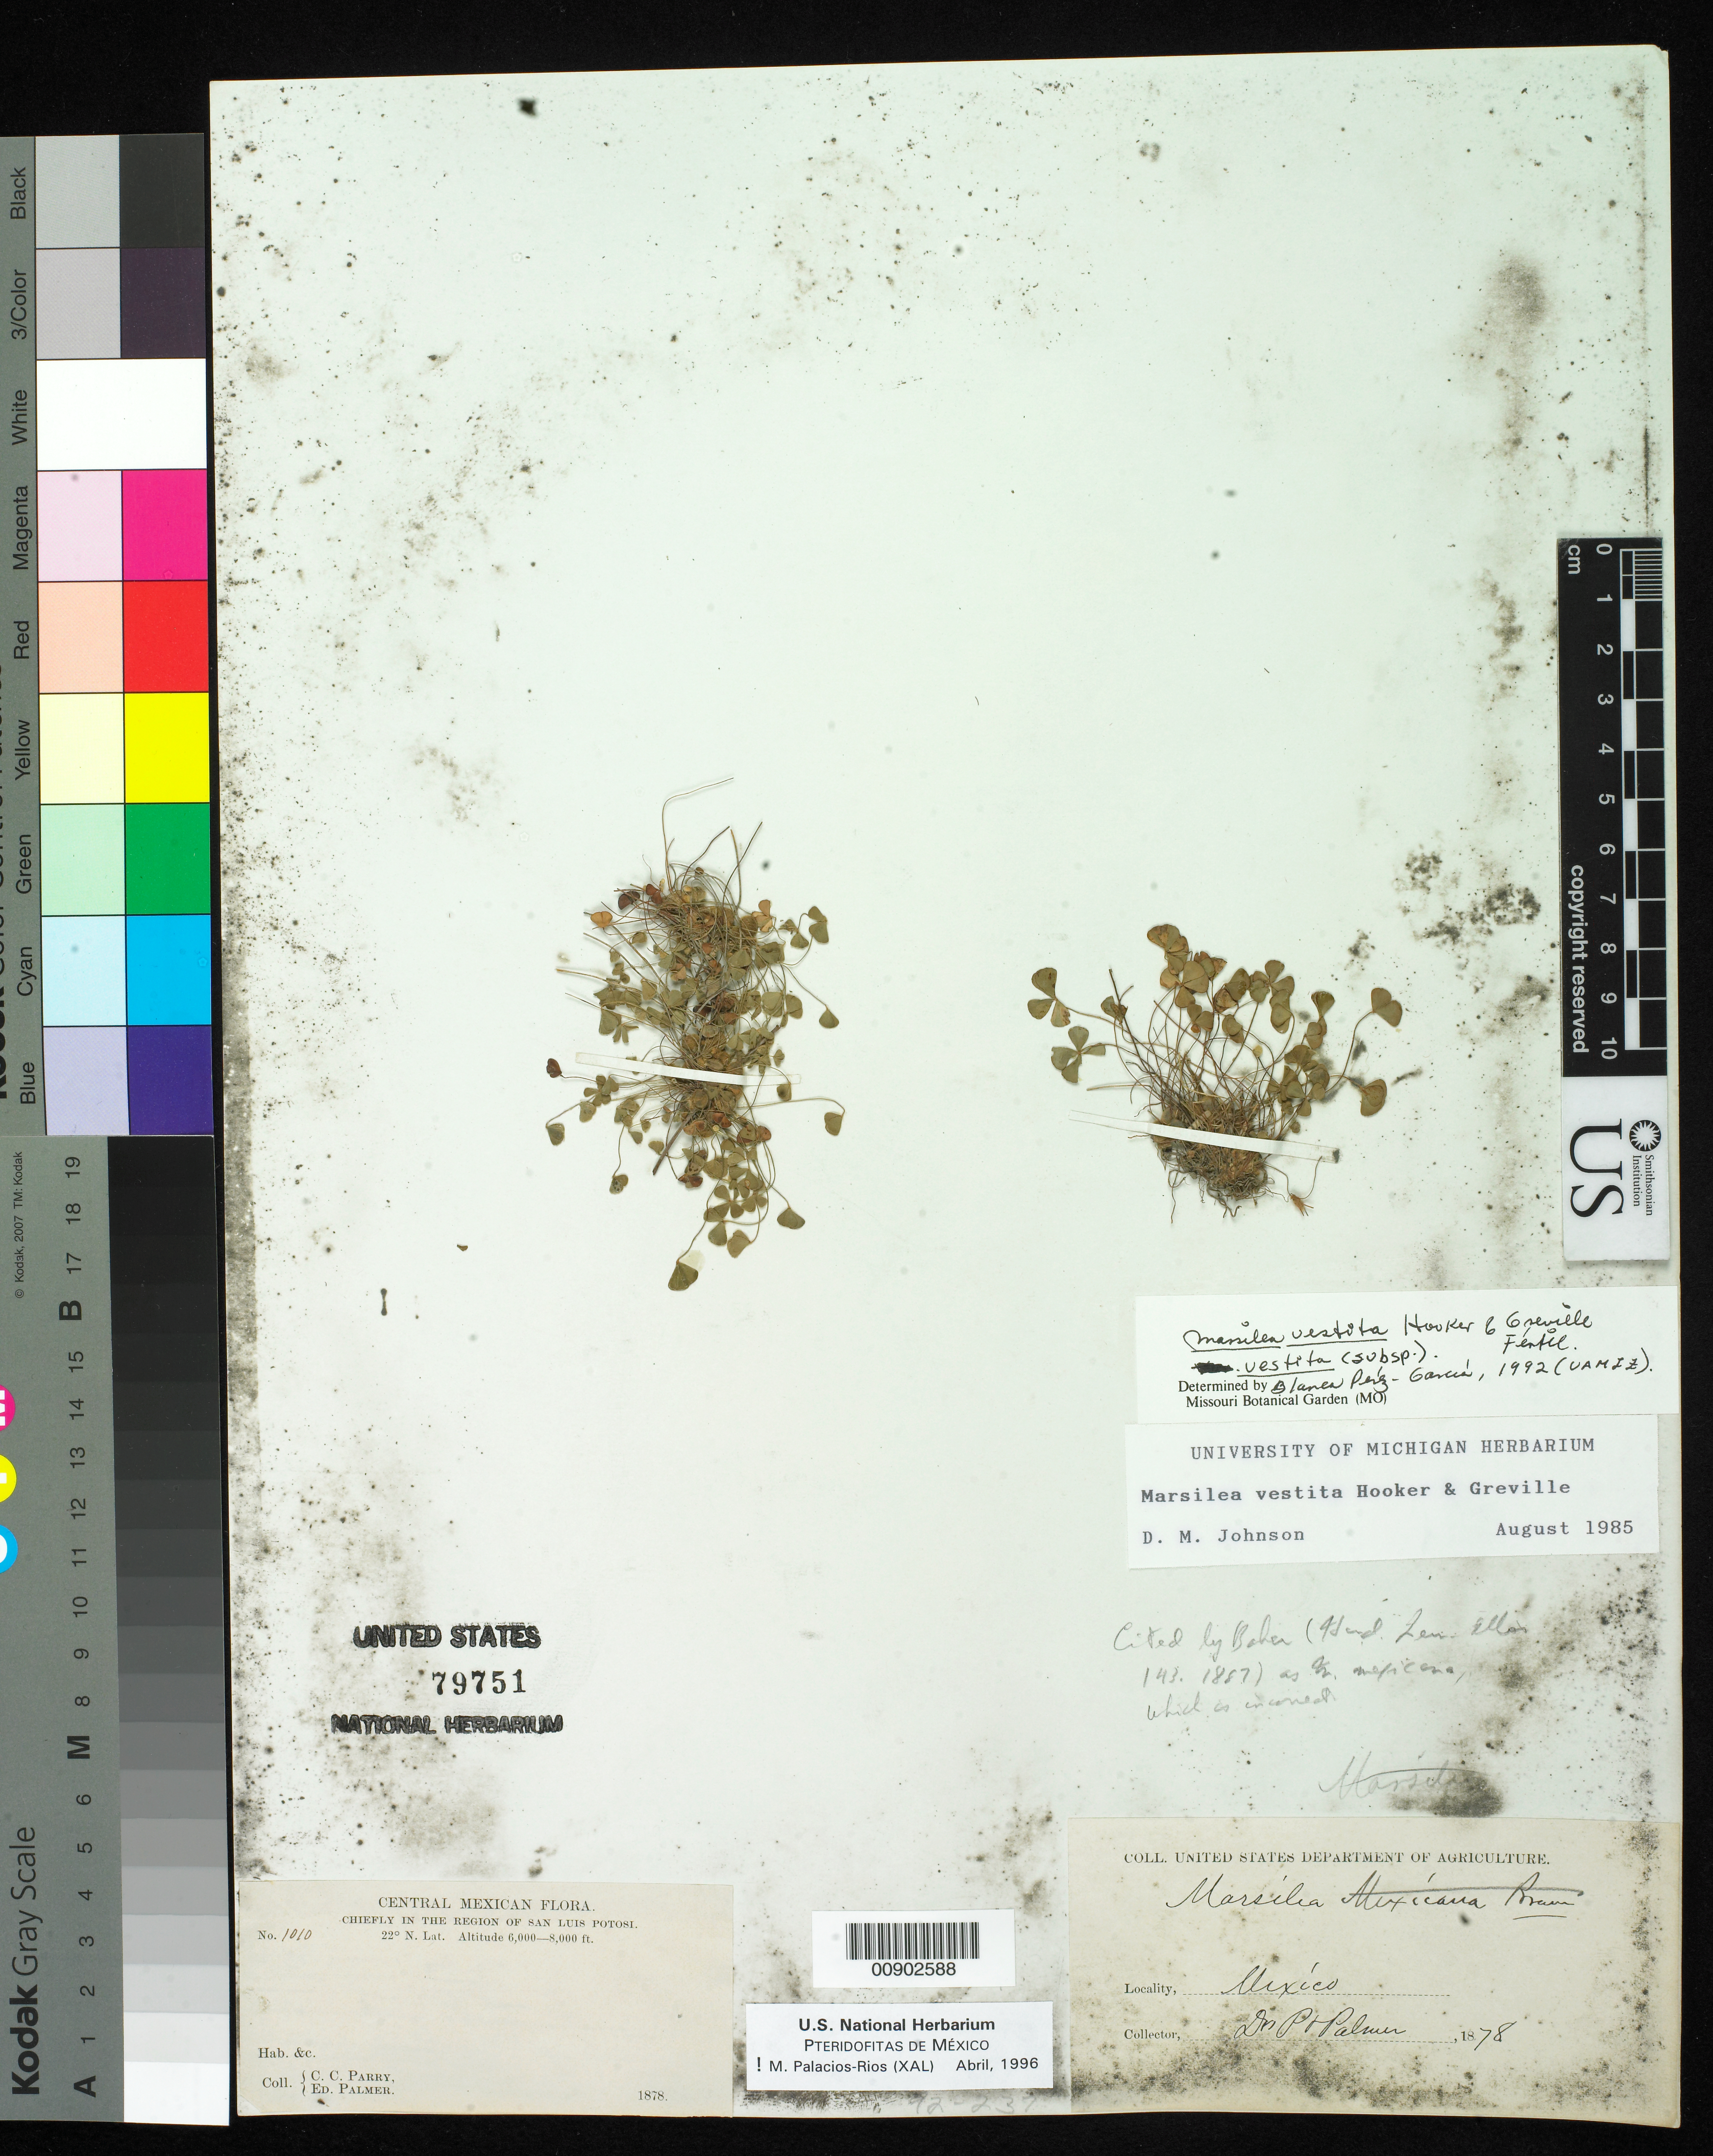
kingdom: Plantae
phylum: Tracheophyta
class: Polypodiopsida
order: Salviniales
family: Marsileaceae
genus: Marsilea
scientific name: Marsilea vestita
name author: Hook. & Grev.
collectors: C. C. Parry & E. Palmer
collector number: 1010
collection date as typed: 1878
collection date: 1878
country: Mexico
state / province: San Luis Potosí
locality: Chiefly in the region of San Luis Potosí.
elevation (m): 1829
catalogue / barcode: US 79751